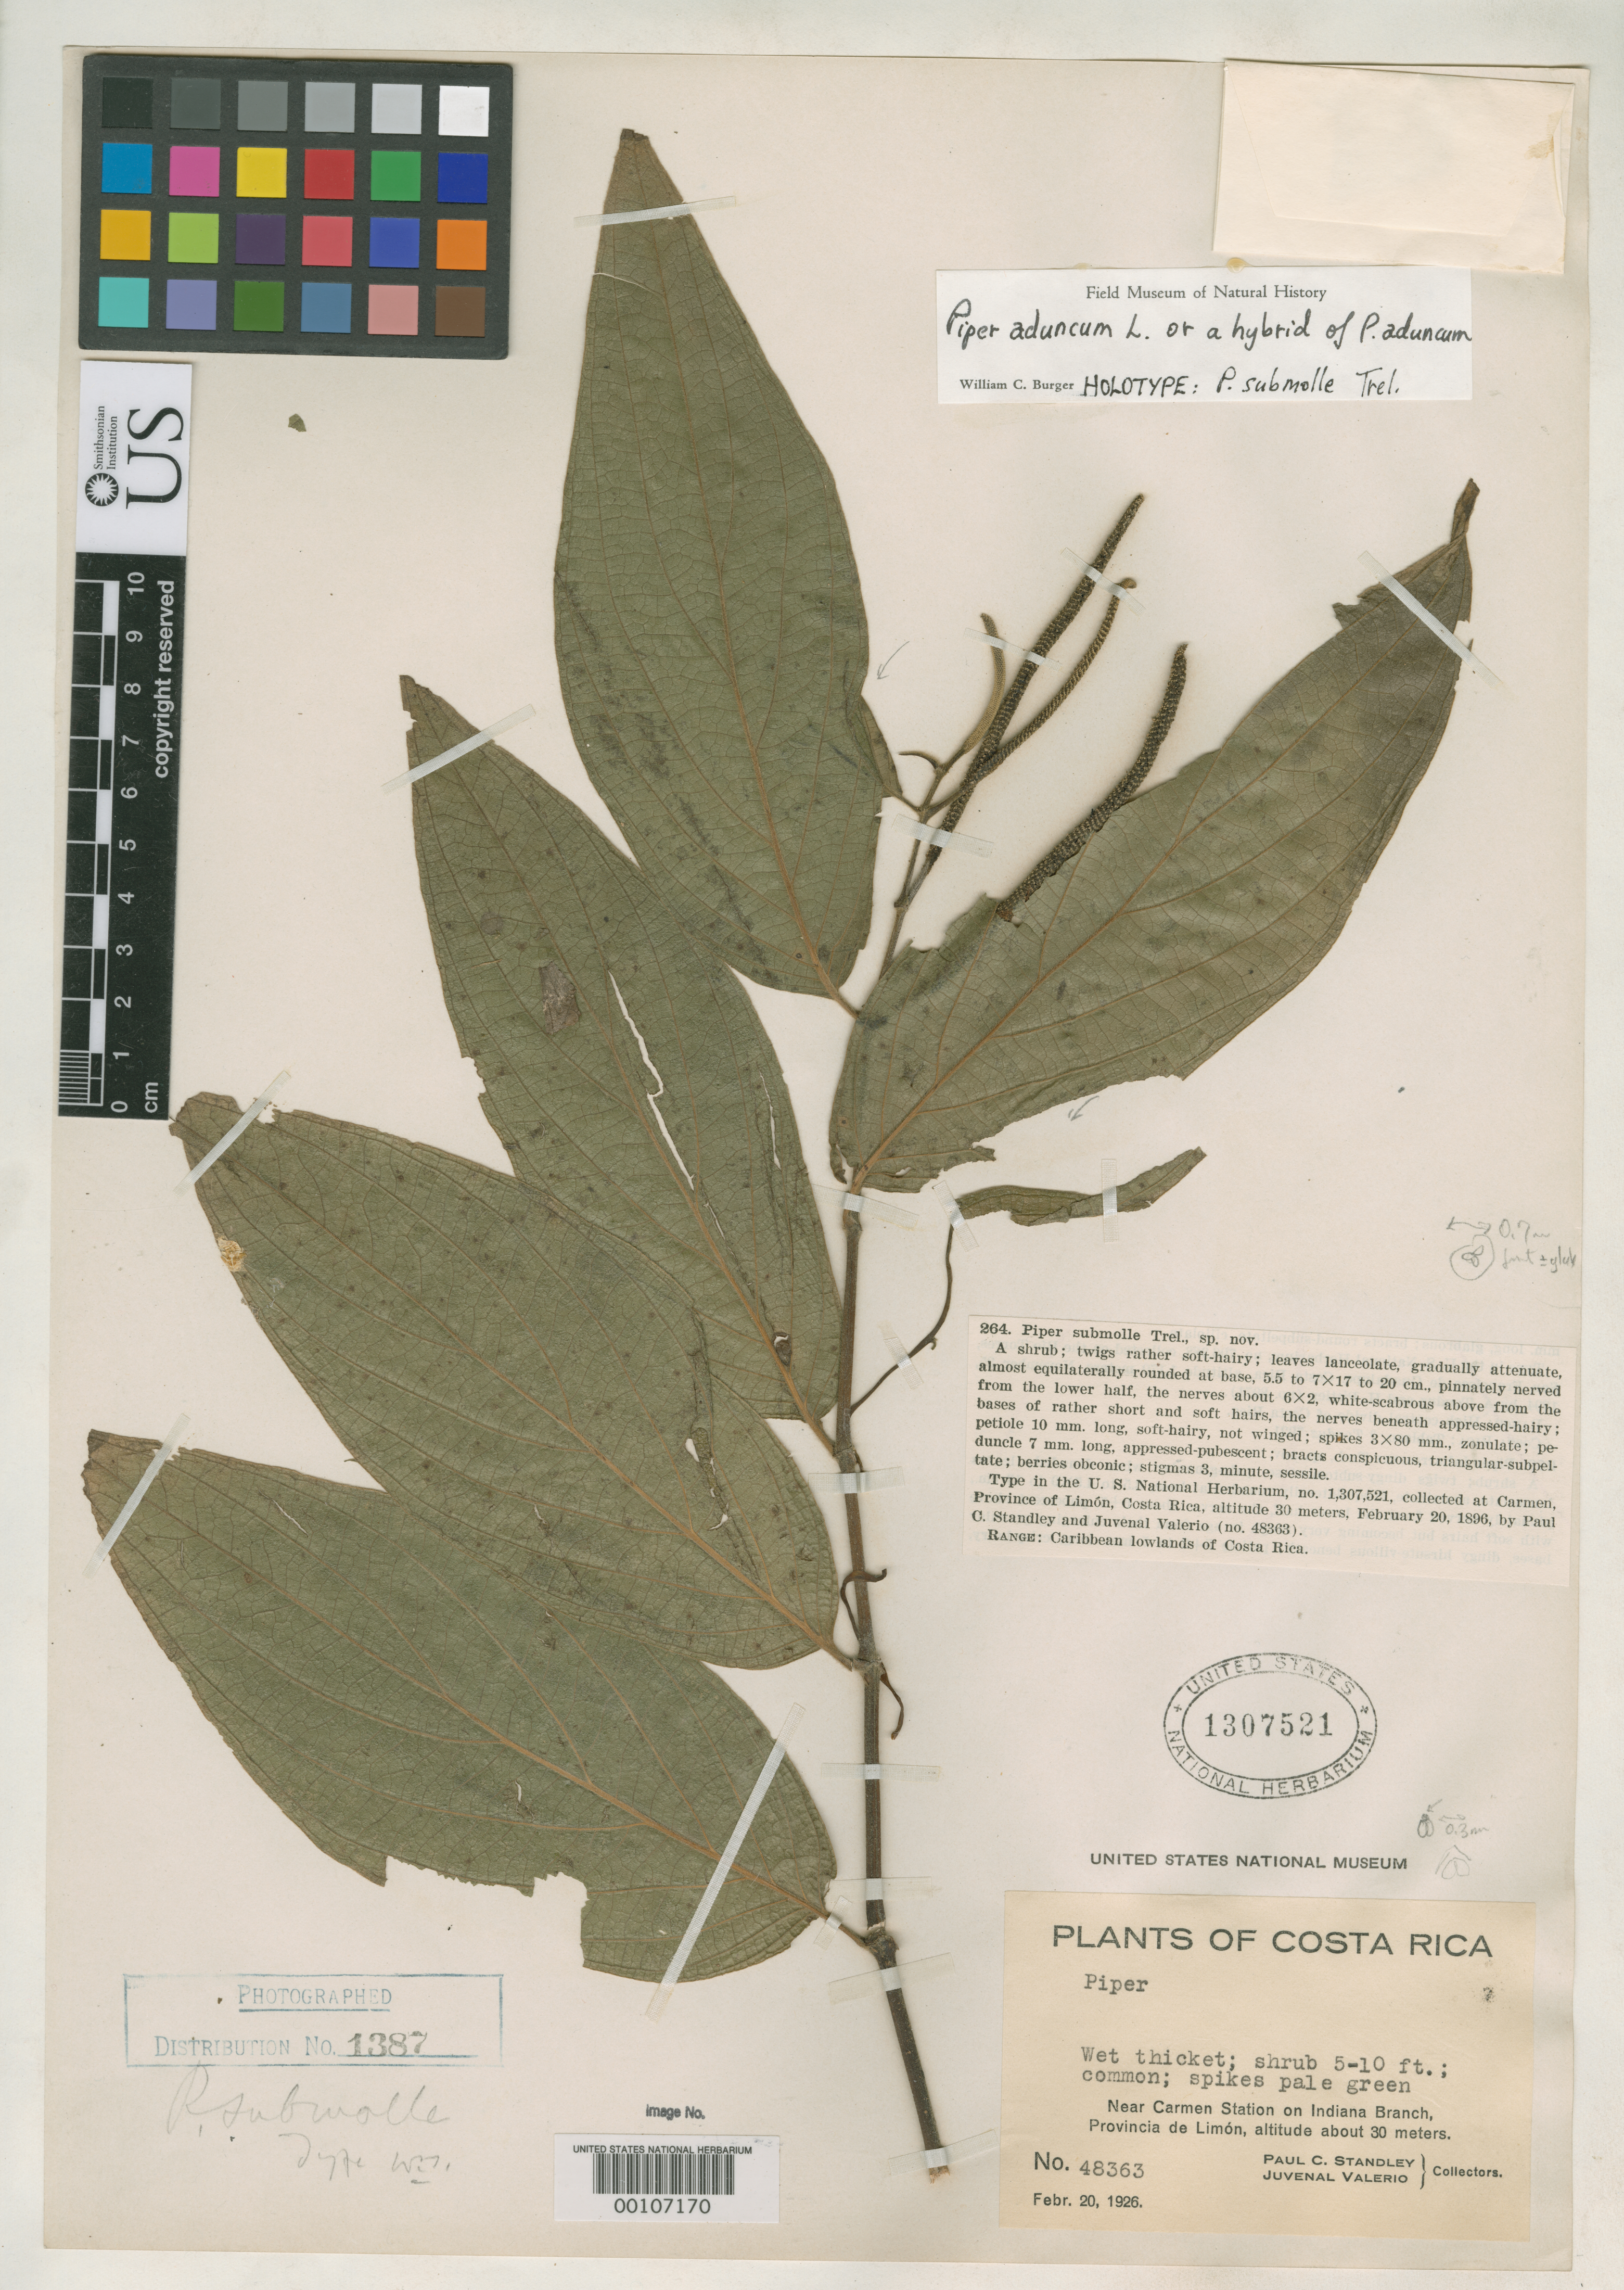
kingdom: Plantae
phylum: Tracheophyta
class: Magnoliopsida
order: Piperales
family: Piperaceae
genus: Piper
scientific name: Piper submolle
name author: Trel.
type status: Holotype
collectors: P. C. Standley & J. Valerio R.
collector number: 48363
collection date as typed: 20 Feb 1926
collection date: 1926-02-20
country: Costa Rica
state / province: Limón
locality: Near Carmen Station.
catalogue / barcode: US 1307521